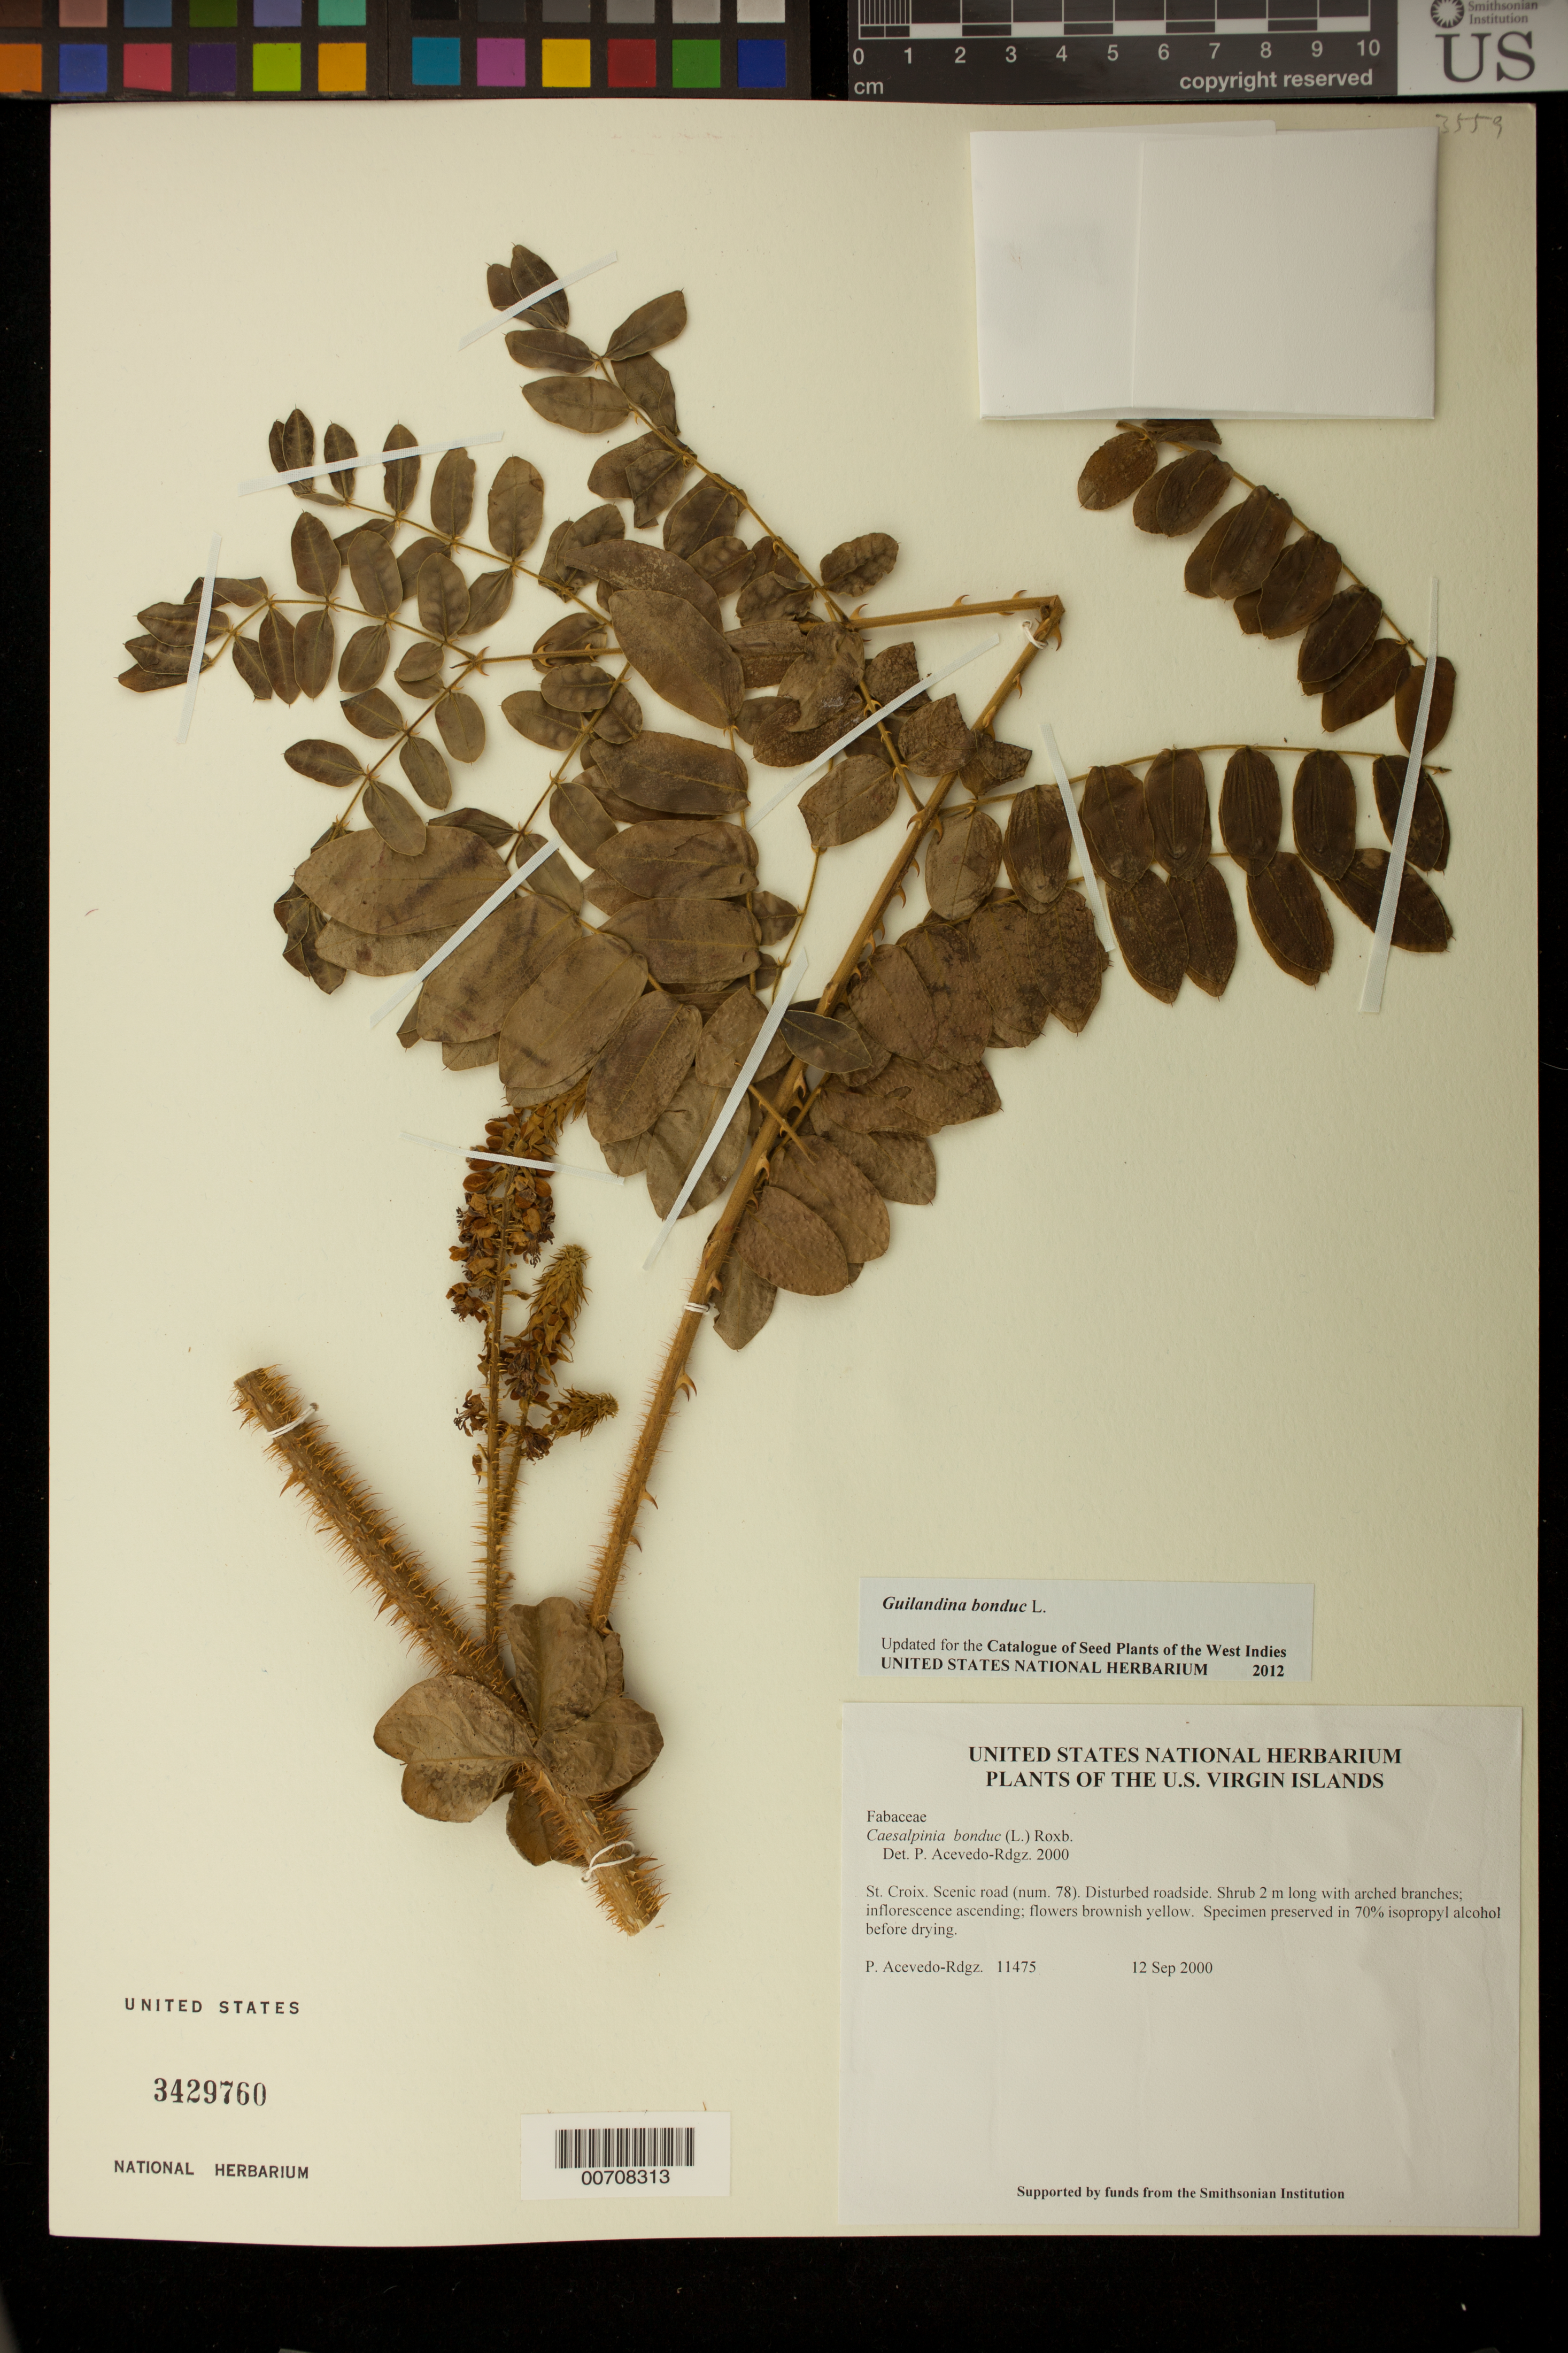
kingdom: Plantae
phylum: Tracheophyta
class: Magnoliopsida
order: Fabales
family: Fabaceae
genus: Guilandina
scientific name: Guilandina bonduc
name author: L.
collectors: P. Acevedo-Rodr.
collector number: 11475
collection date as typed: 12 Sep 2000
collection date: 2000-09-12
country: U.S. Virgin Islands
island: St. Croix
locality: Scenic road (num. 78).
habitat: Disturbed roadside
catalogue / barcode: US 3429760